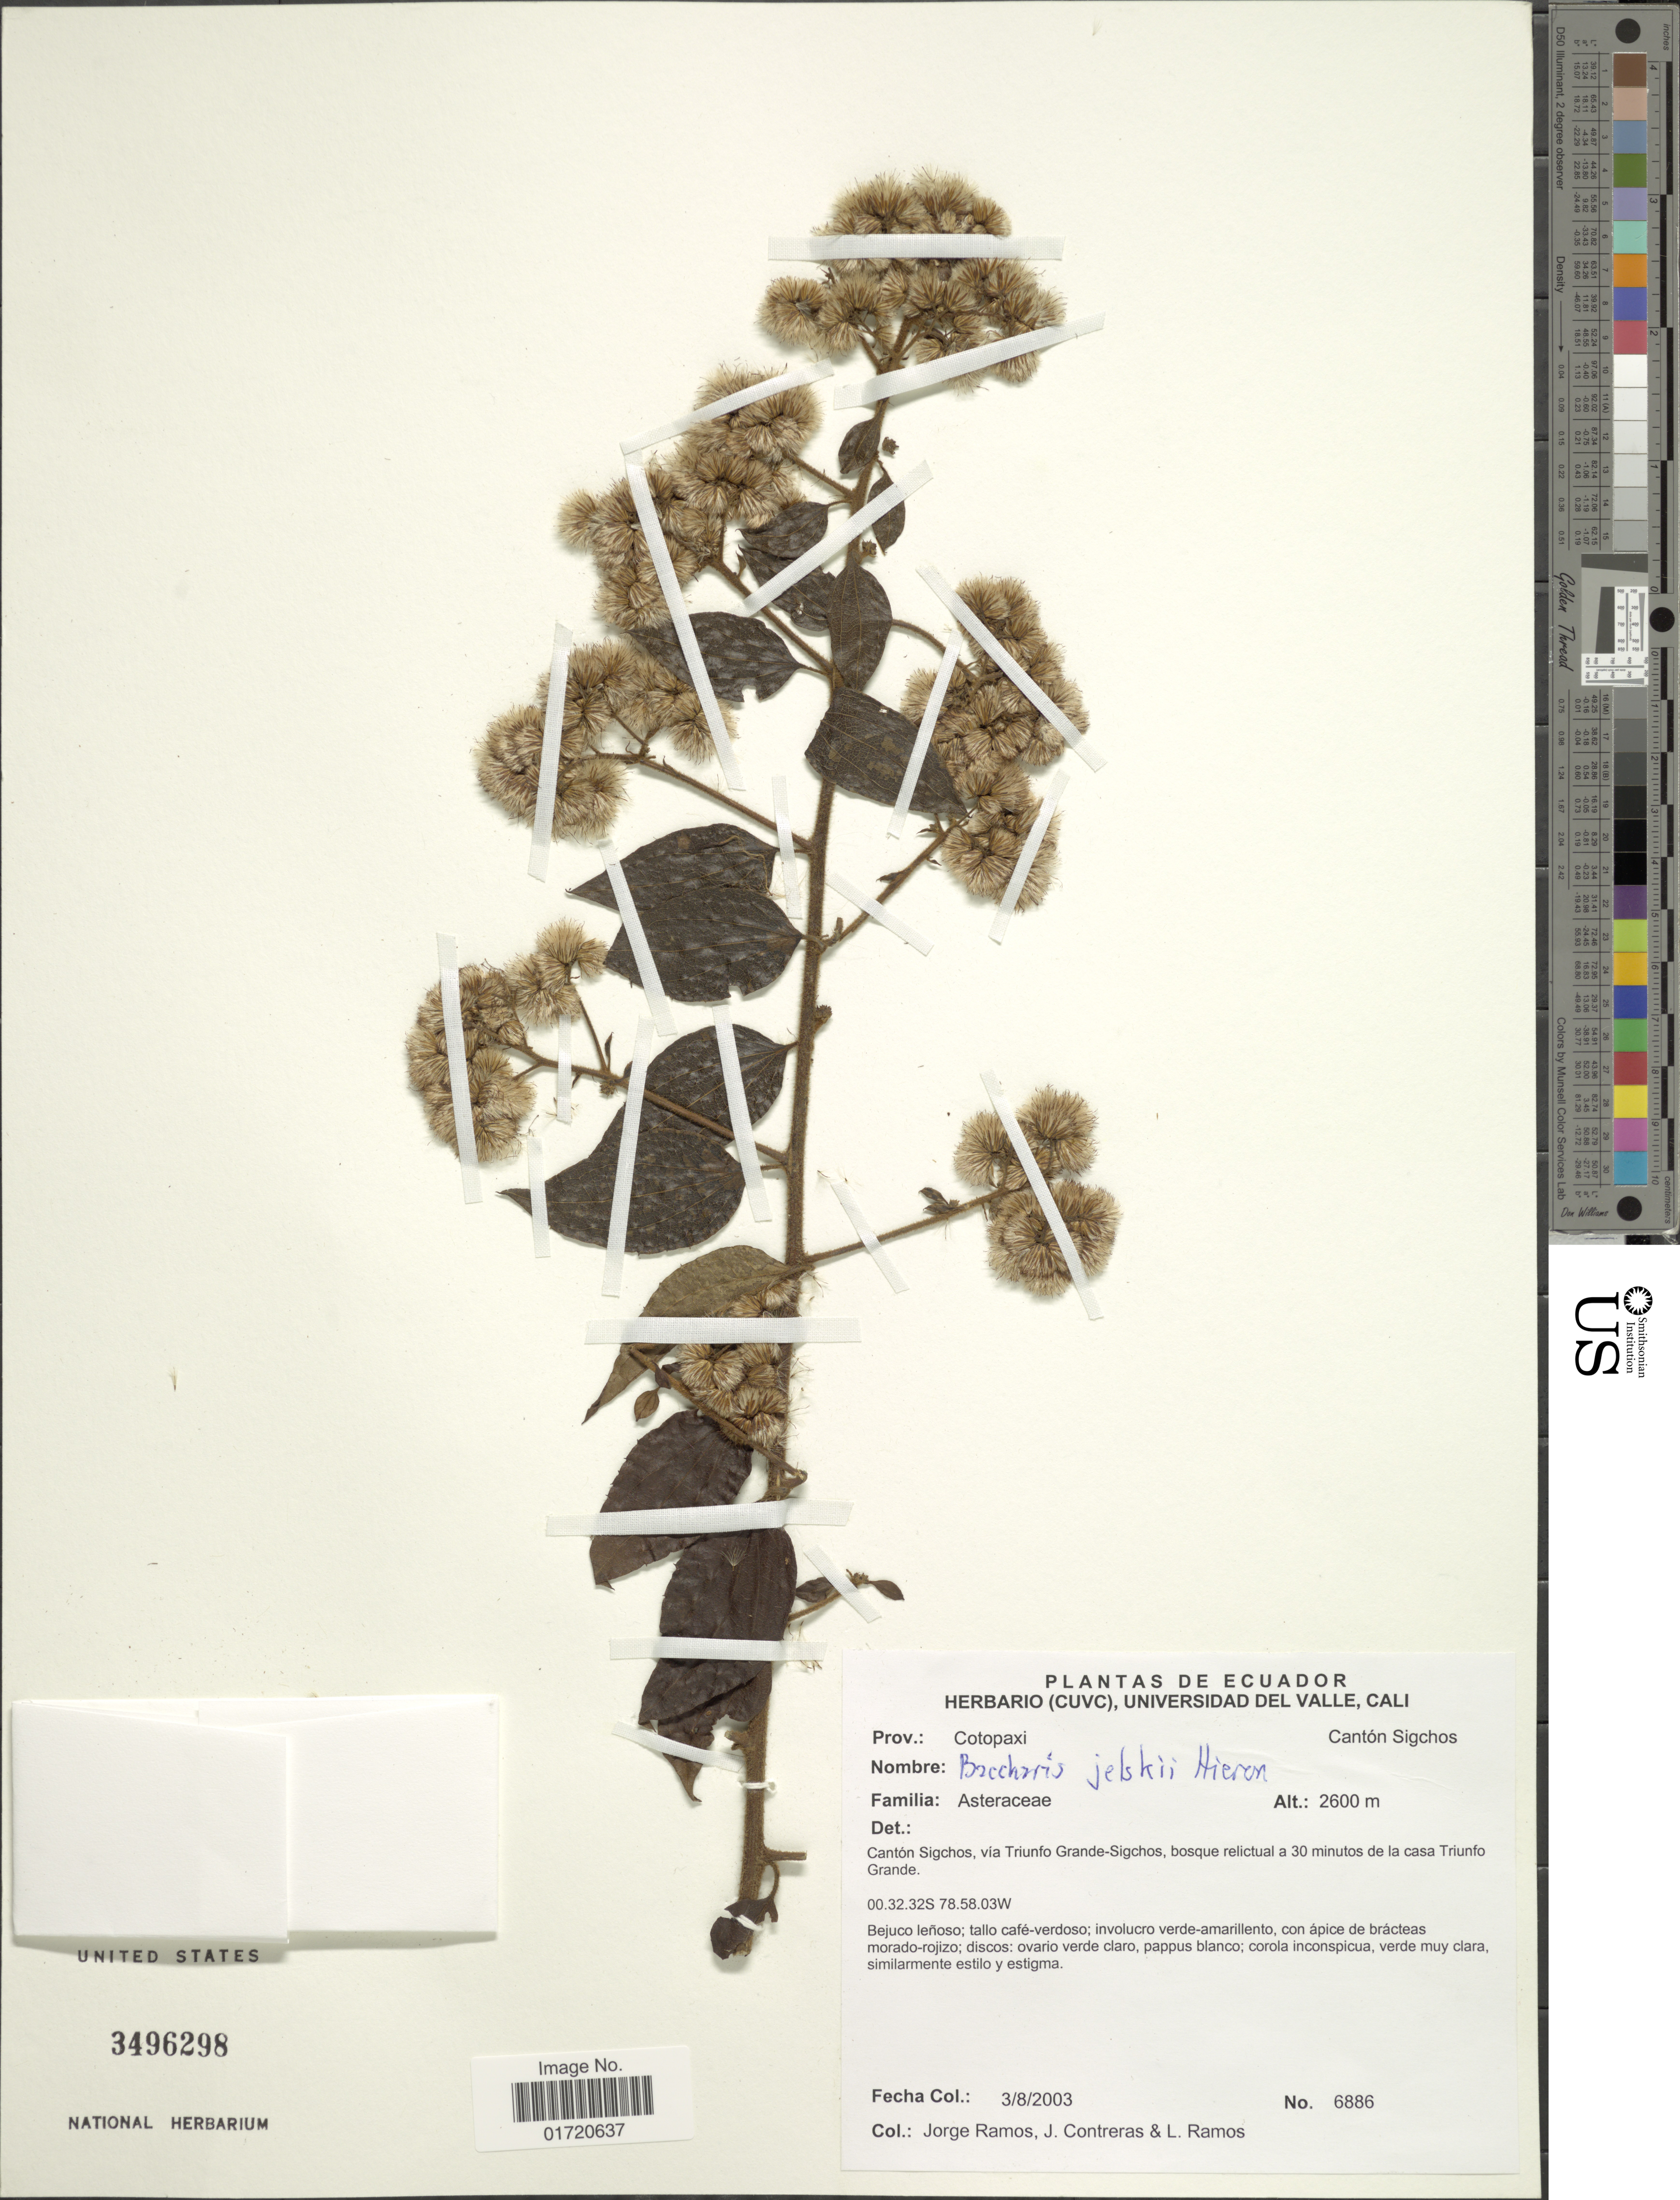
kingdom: Plantae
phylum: Tracheophyta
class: Magnoliopsida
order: Asterales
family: Asteraceae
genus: Baccharis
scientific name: Baccharis jelskii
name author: Hieron.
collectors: J. Ramos, J. Contreras & L. Ramos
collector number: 6886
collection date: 2003-08-03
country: Ecuador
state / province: Cotopaxi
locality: Canton Sigchos, via Triunfo Grande-Sigchos, a 30 minutos de la casa Triunfo Grande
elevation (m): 2600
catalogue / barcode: US 3496298